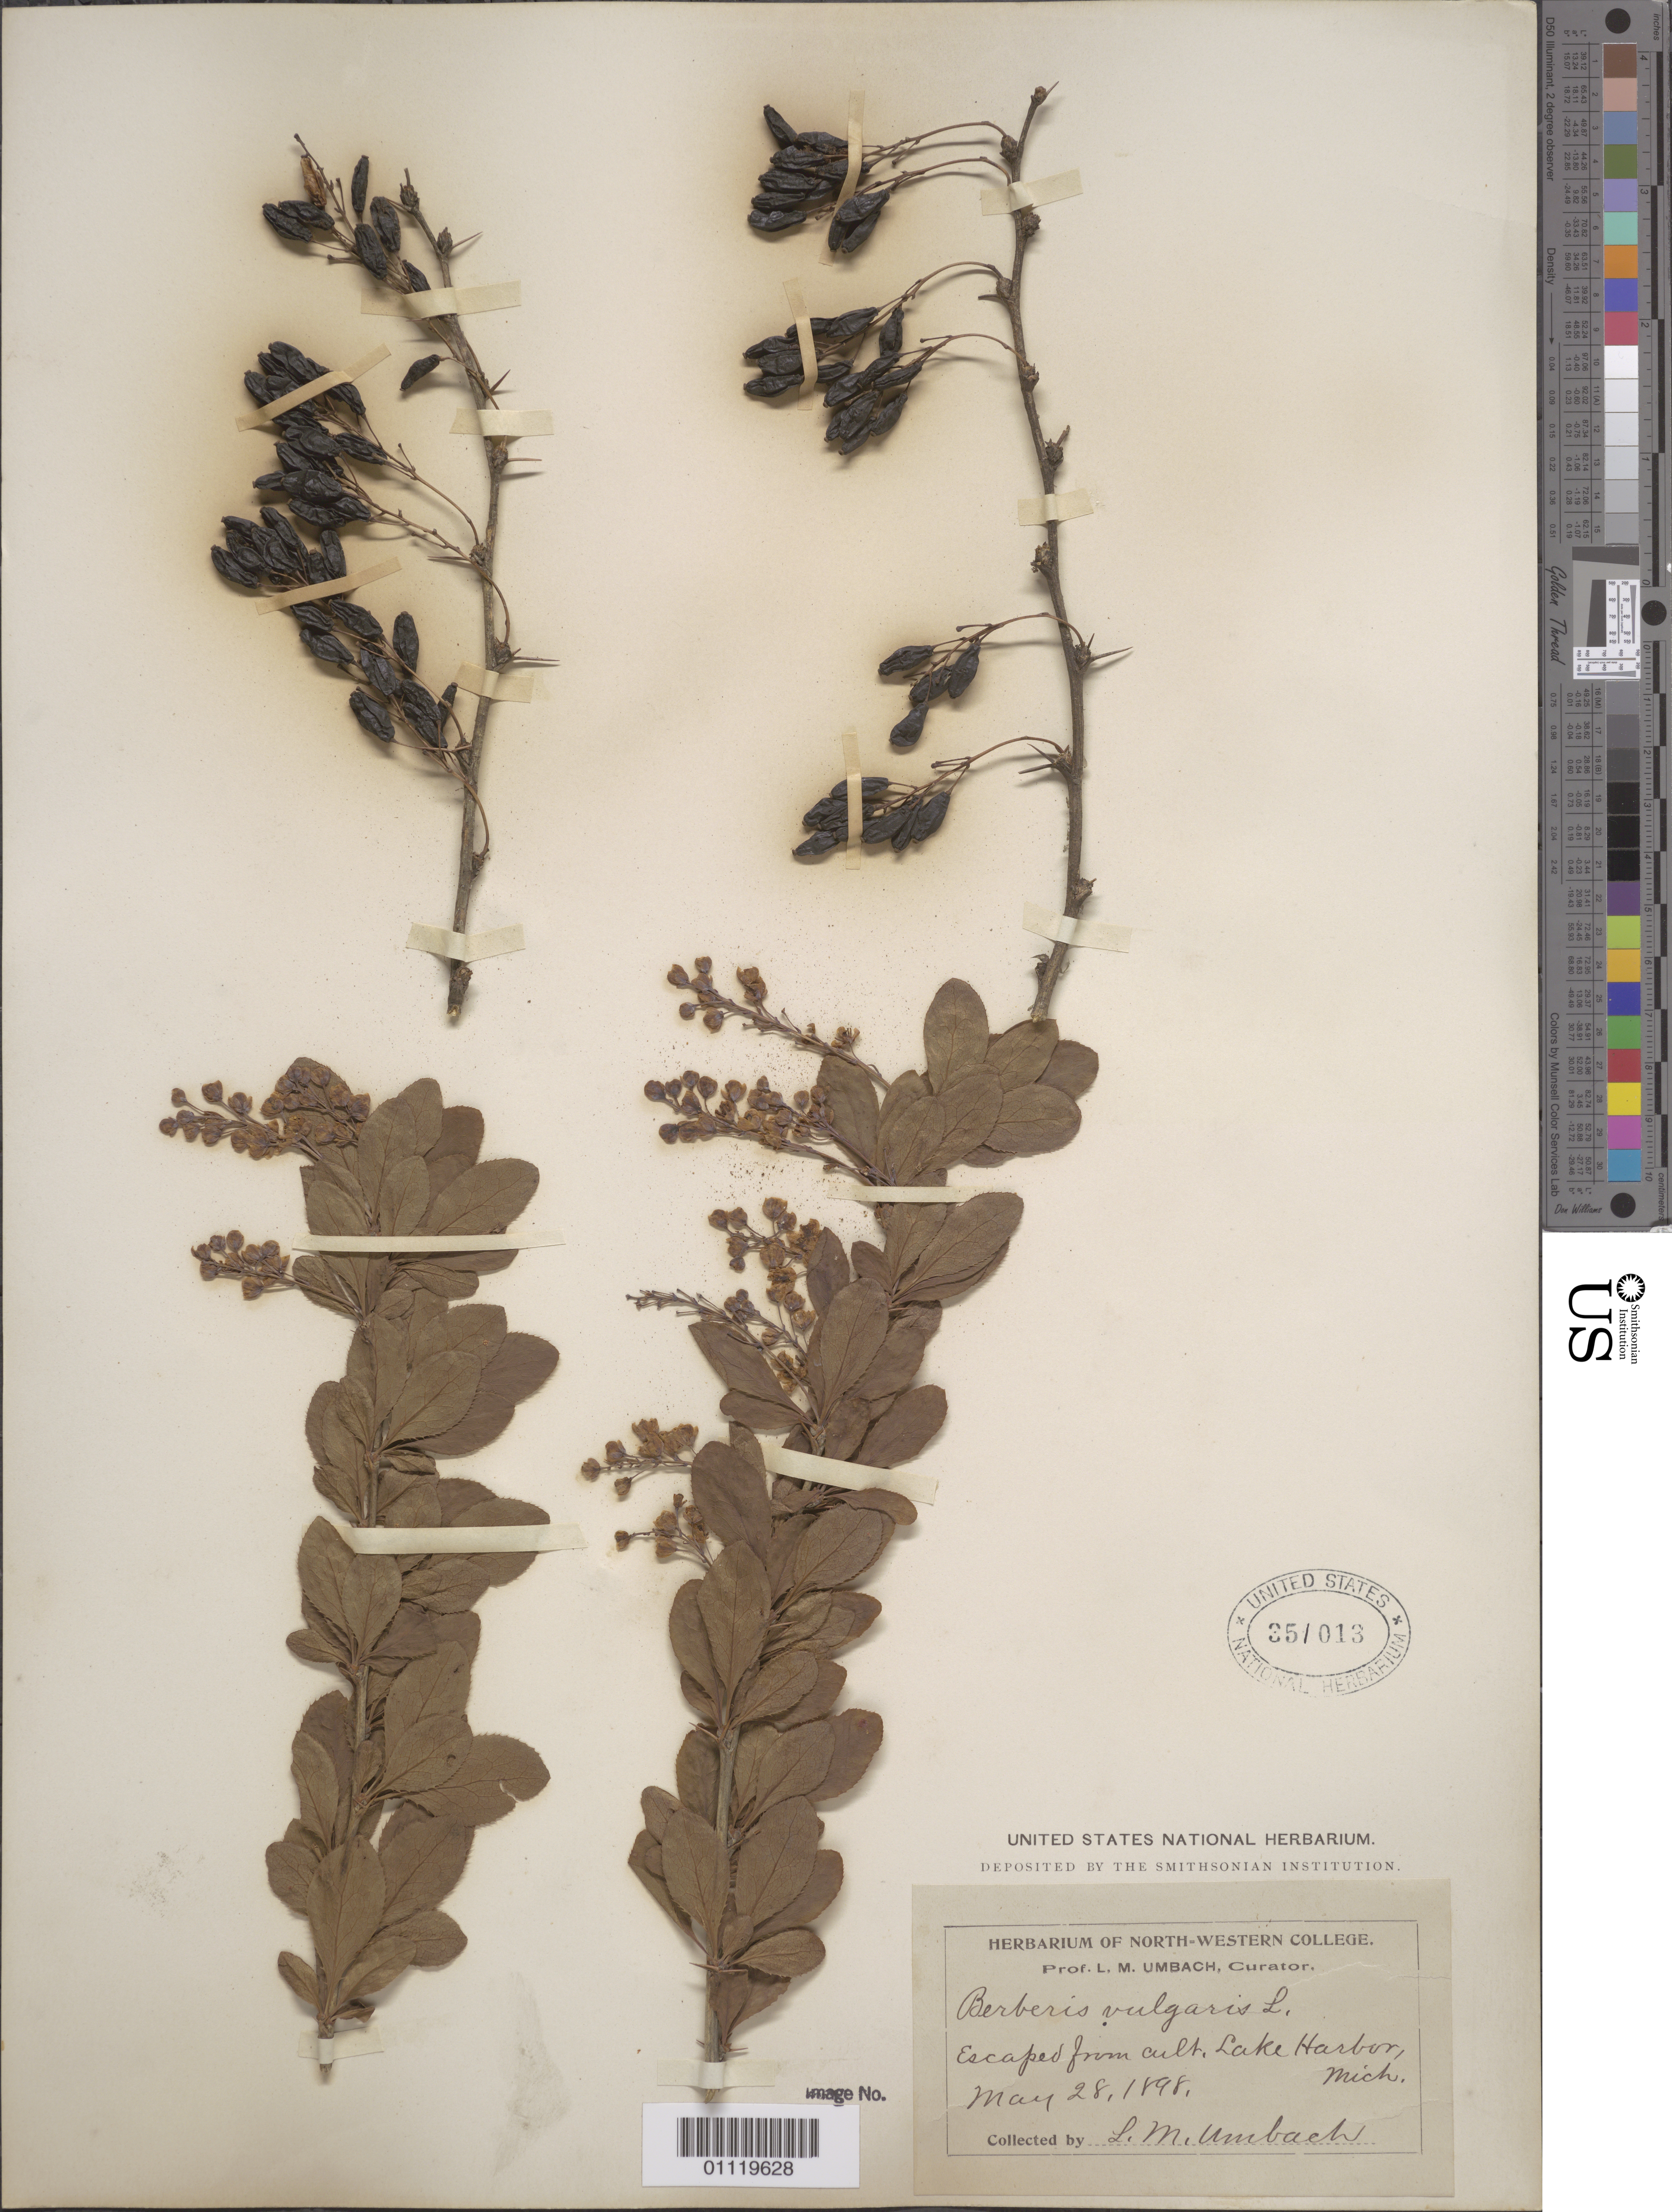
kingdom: Plantae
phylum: Tracheophyta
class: Magnoliopsida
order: Ranunculales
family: Berberidaceae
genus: Berberis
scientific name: Berberis vulgaris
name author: L.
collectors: L. M. Umbach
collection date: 1898-05-28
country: United States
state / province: Michigan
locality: Lake Harbor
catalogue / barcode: US 351013